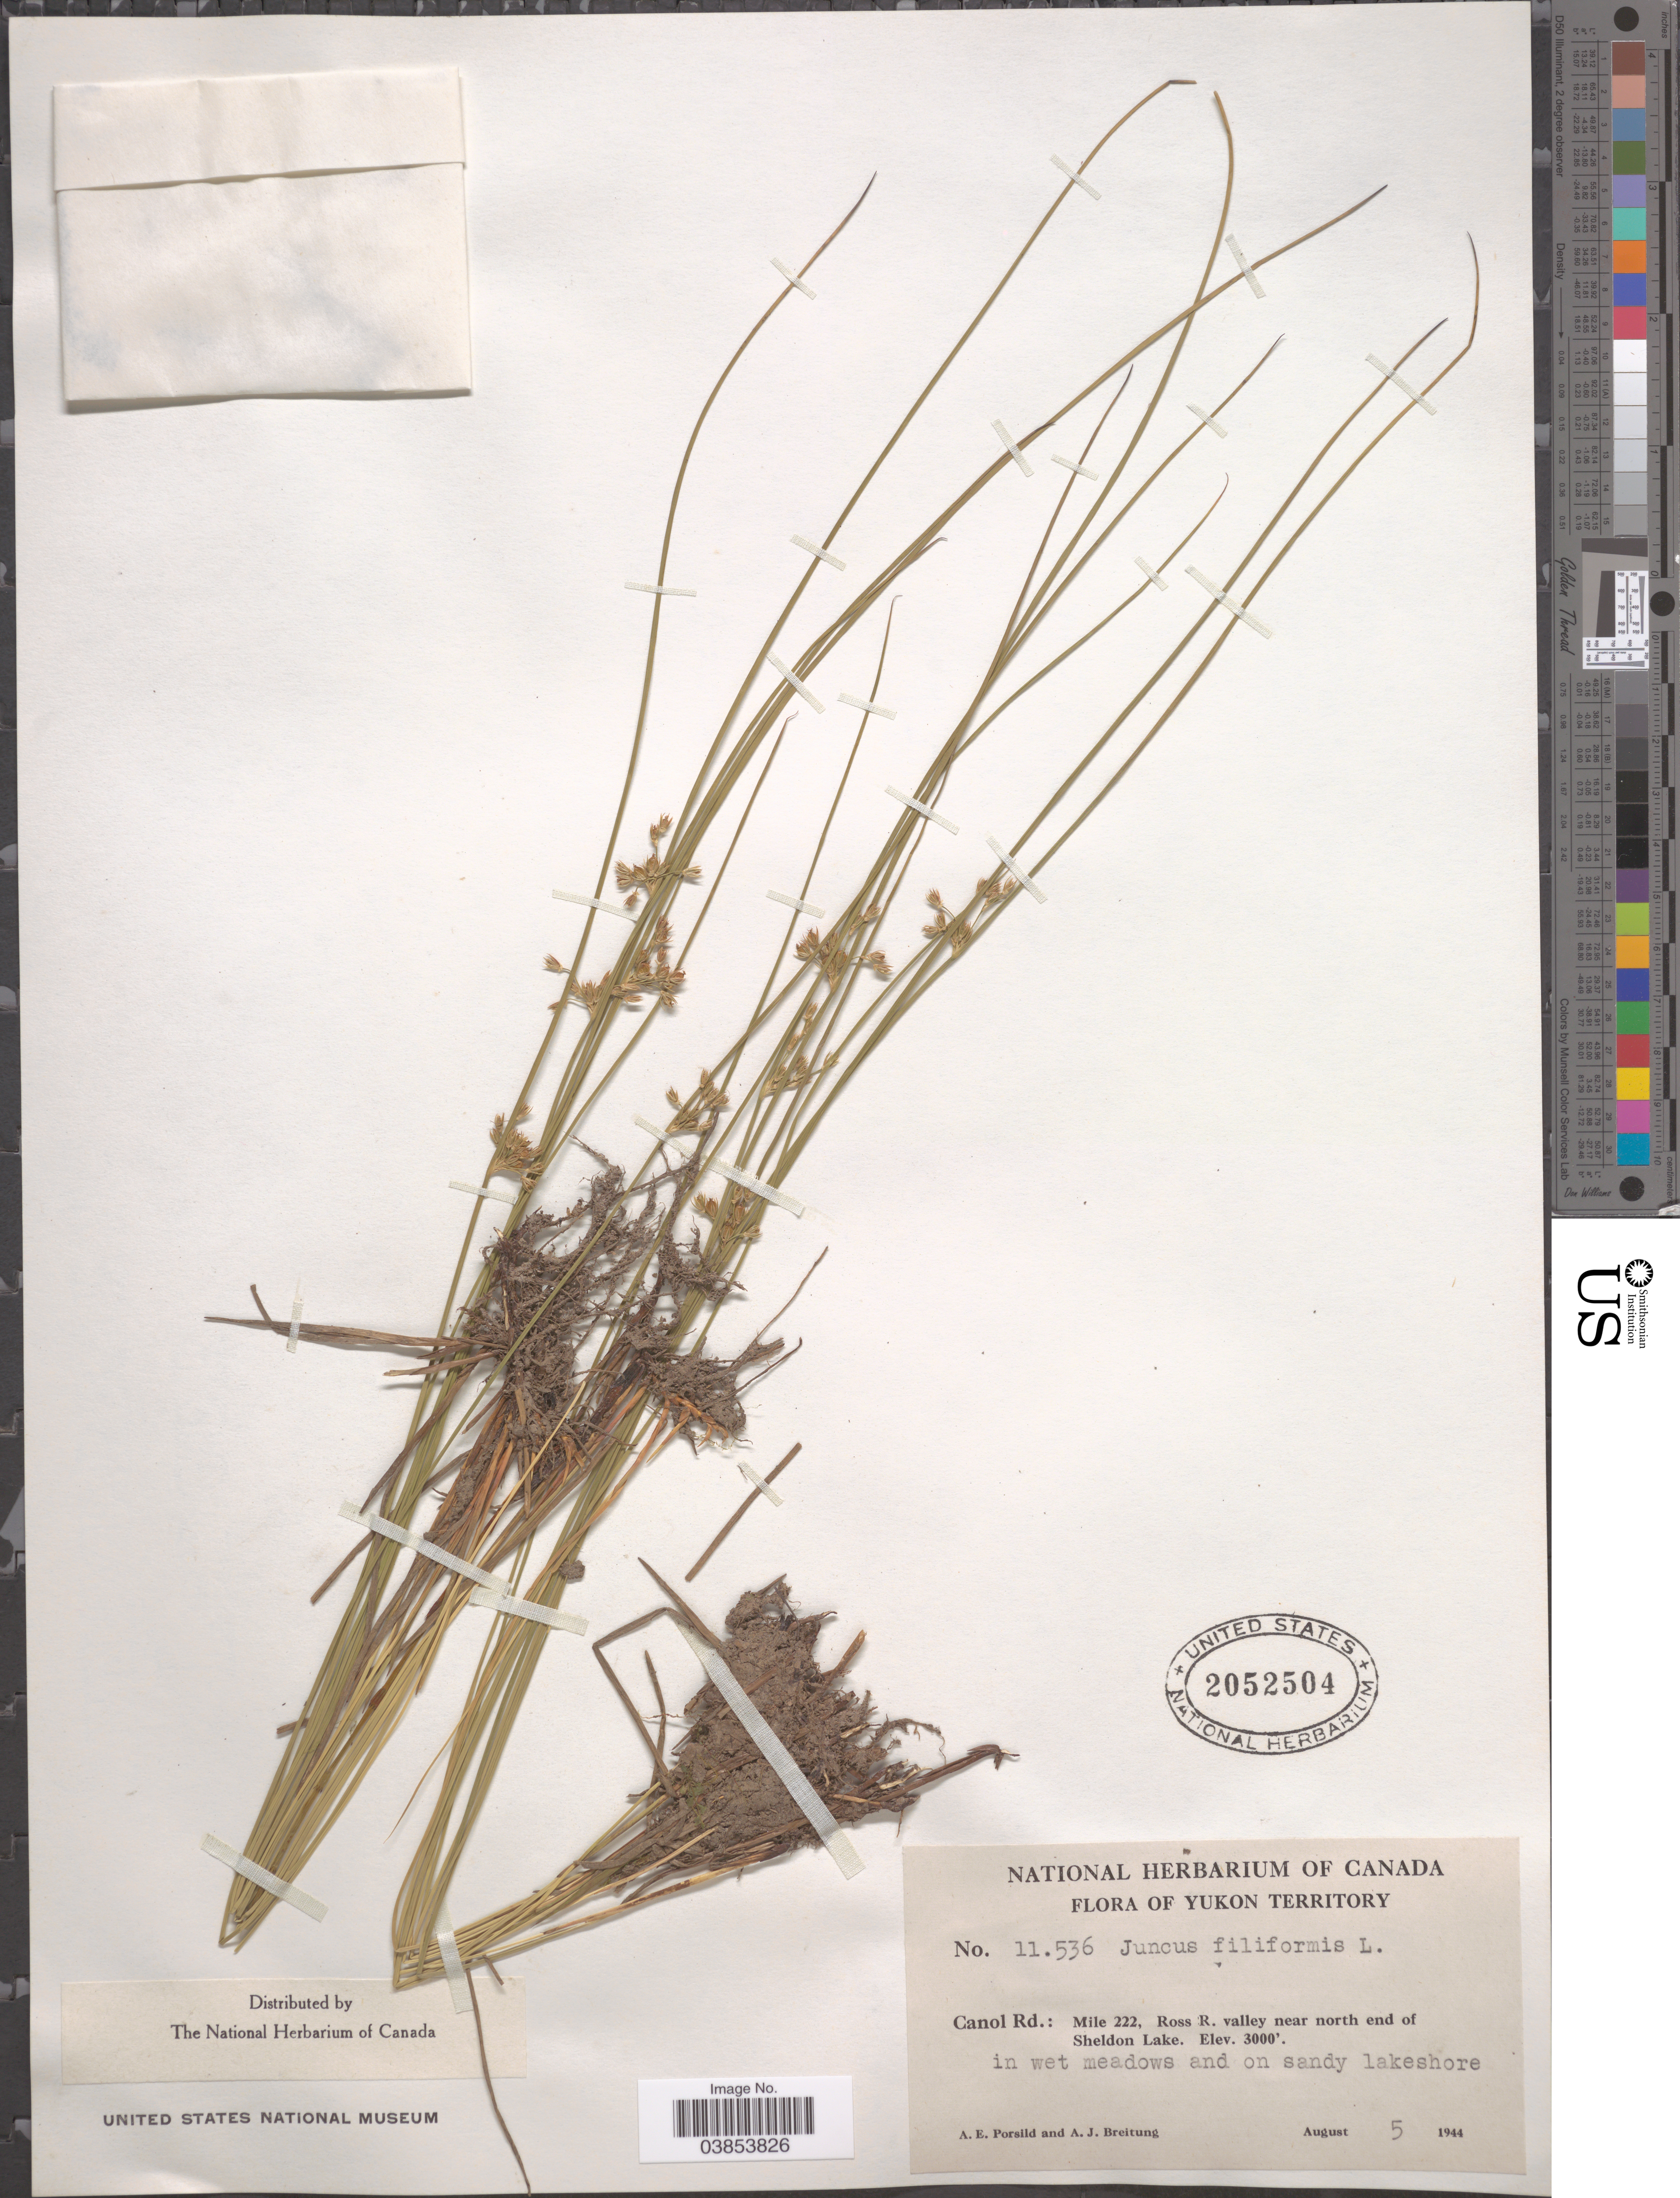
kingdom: Plantae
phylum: Tracheophyta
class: Liliopsida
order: Poales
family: Juncaceae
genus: Juncus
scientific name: Juncus filiformis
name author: L.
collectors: A. E. Porsild & A. Breitung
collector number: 11536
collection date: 1944-08-05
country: Canada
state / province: Yukon Territory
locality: Canol Rd.: Mile 222, Ross R. valley near north end of Sheldon Lake.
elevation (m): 914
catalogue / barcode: US 2052504